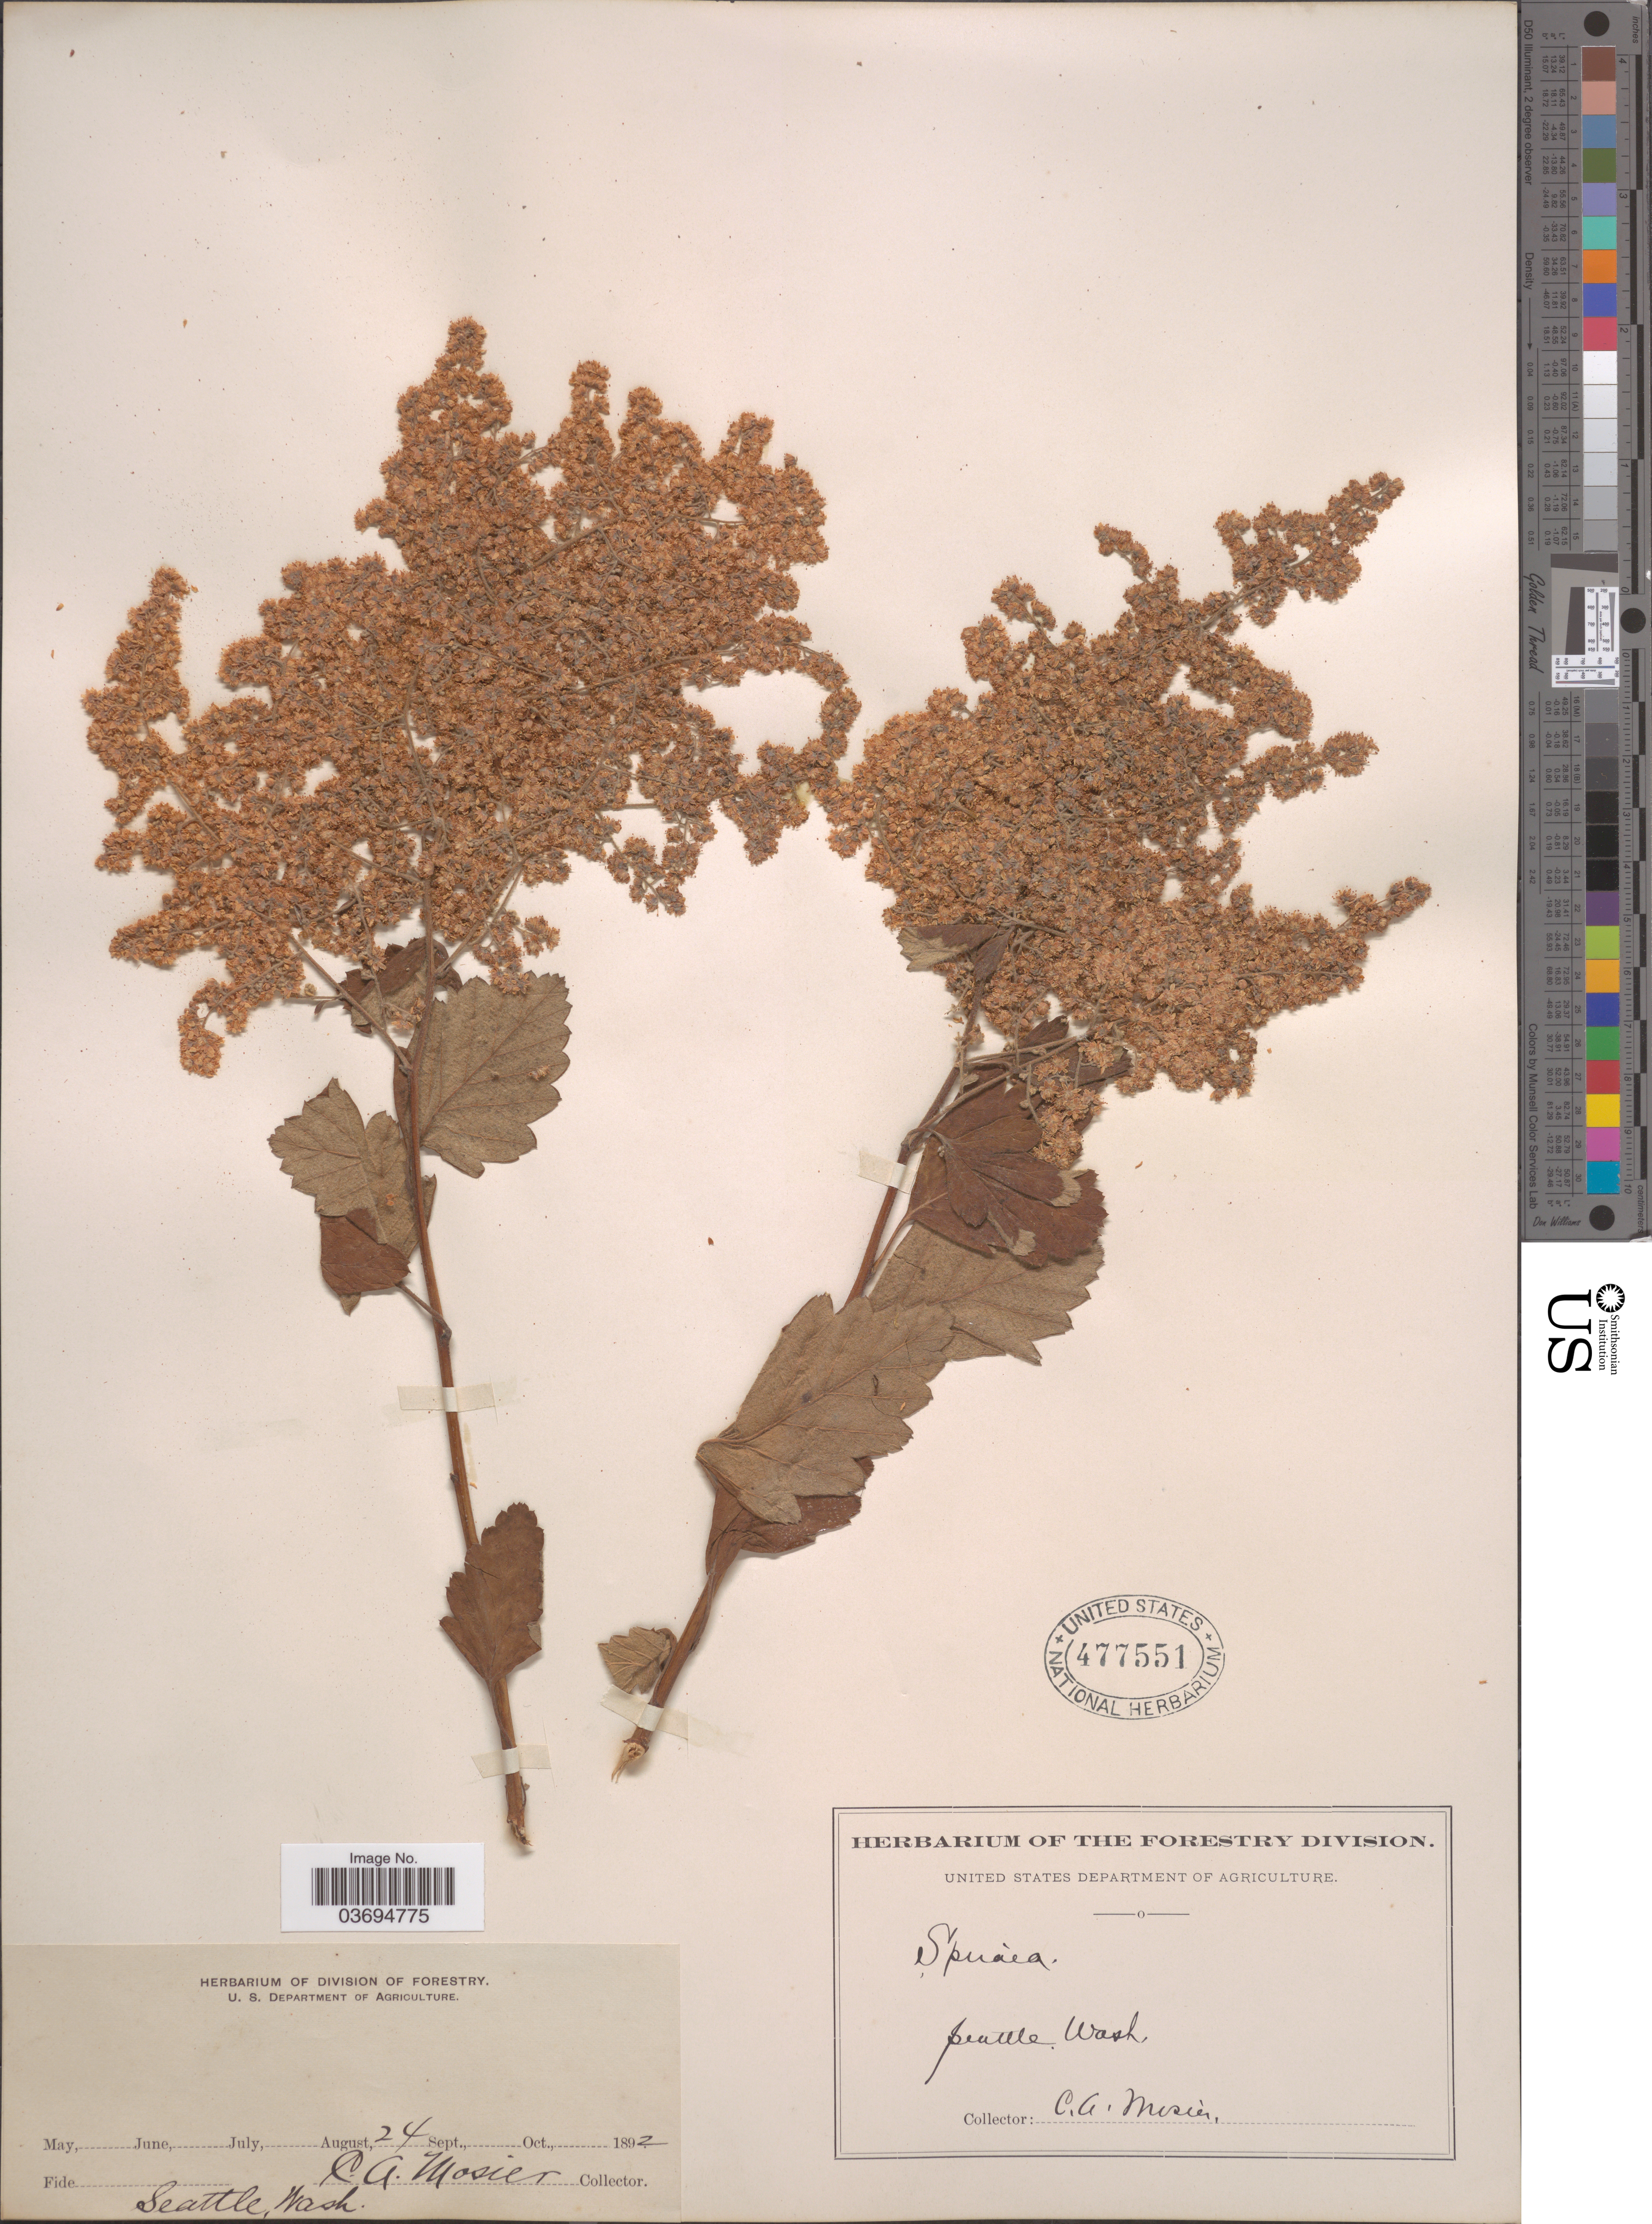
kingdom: Plantae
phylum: Tracheophyta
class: Magnoliopsida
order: Rosales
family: Rosaceae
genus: Holodiscus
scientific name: Holodiscus discolor var. discolor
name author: (Pursh) Maxim.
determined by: Strong, Mark T., (BOT), Smithsonian Institution - National Museum of Natural History (UNITED STATES)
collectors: C. A. Mosier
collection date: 1892-08-24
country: United States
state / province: Washington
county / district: King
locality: Seattle.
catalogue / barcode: US 477551